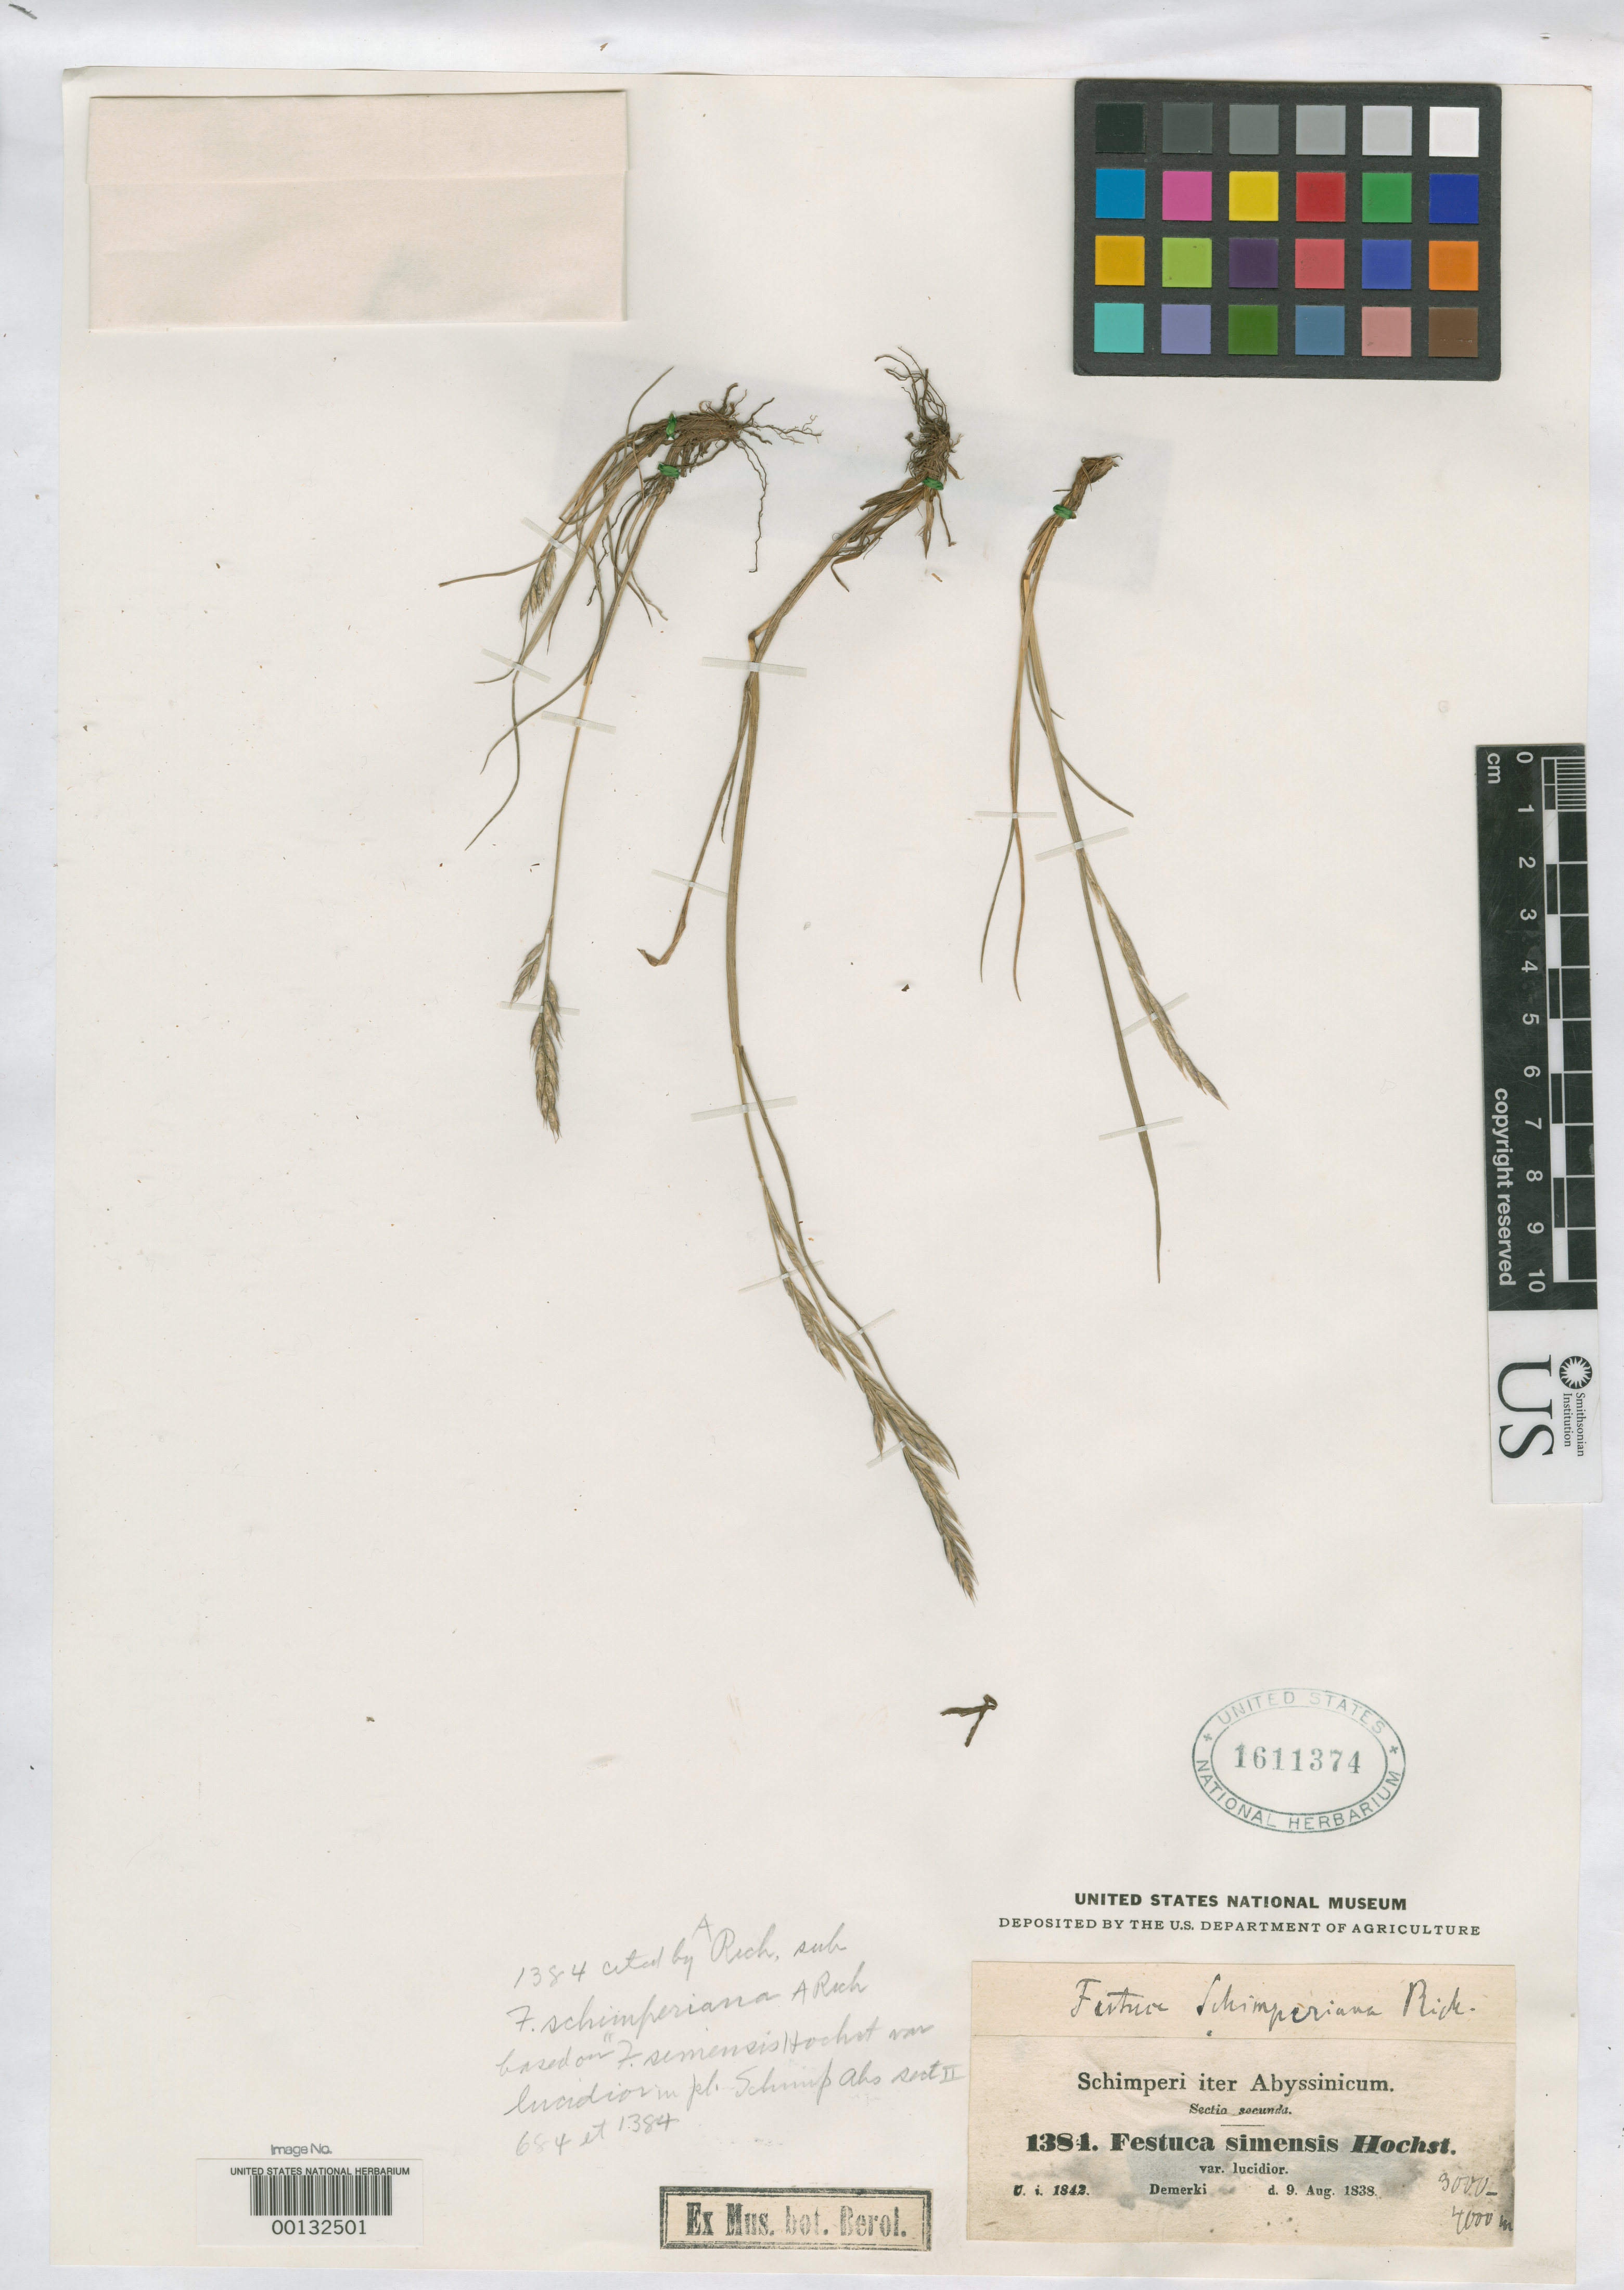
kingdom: Plantae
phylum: Tracheophyta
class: Liliopsida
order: Poales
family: Poaceae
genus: Festuca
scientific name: Festuca schimperiana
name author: A. Rich.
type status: Isotype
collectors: G. W. Schimper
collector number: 1384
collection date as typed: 09 Aug 1838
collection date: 1838-08-09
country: Ethiopia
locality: Demerki.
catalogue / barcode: US 1611374